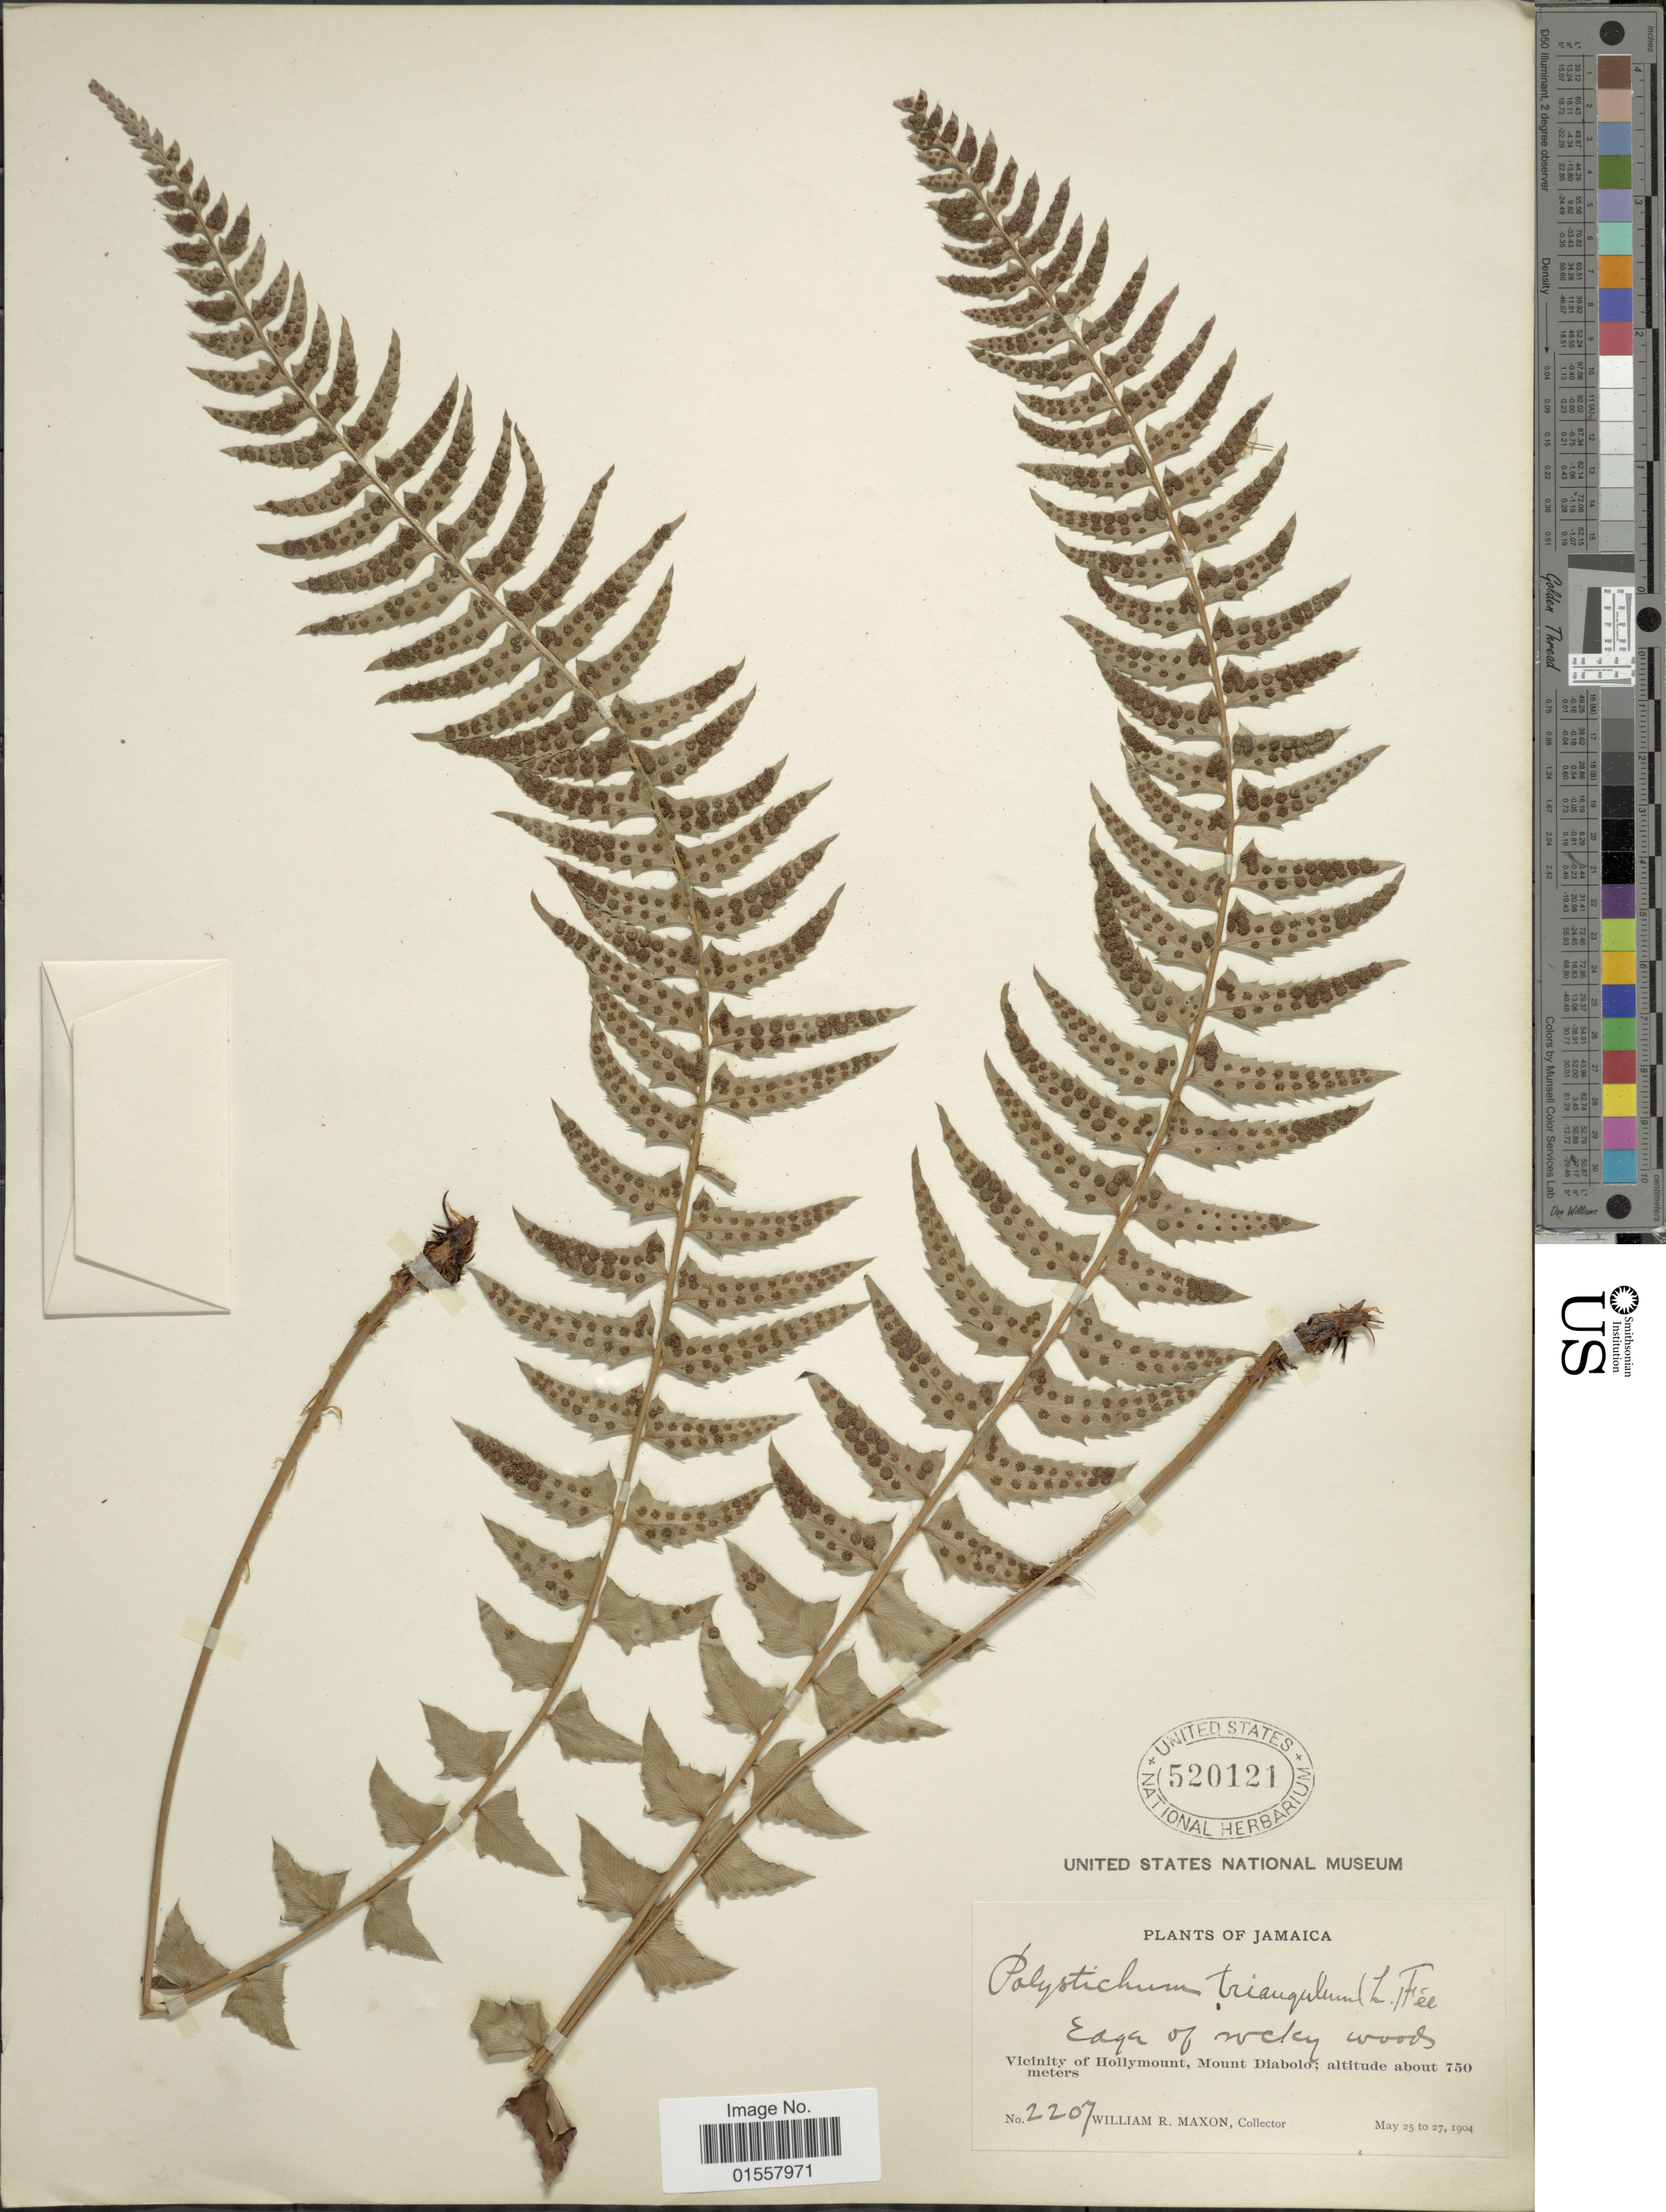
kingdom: Plantae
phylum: Tracheophyta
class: Polypodiopsida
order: Polypodiales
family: Dryopteridaceae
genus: Polystichum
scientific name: Polystichum echinatum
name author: (J.F. Gmel.) C. Chr.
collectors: W. R. Maxon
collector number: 2207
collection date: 1904-05-25/1904-05-27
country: Jamaica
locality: Vicinity of Hollymount, Mount Diabolo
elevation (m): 750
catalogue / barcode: US 520121